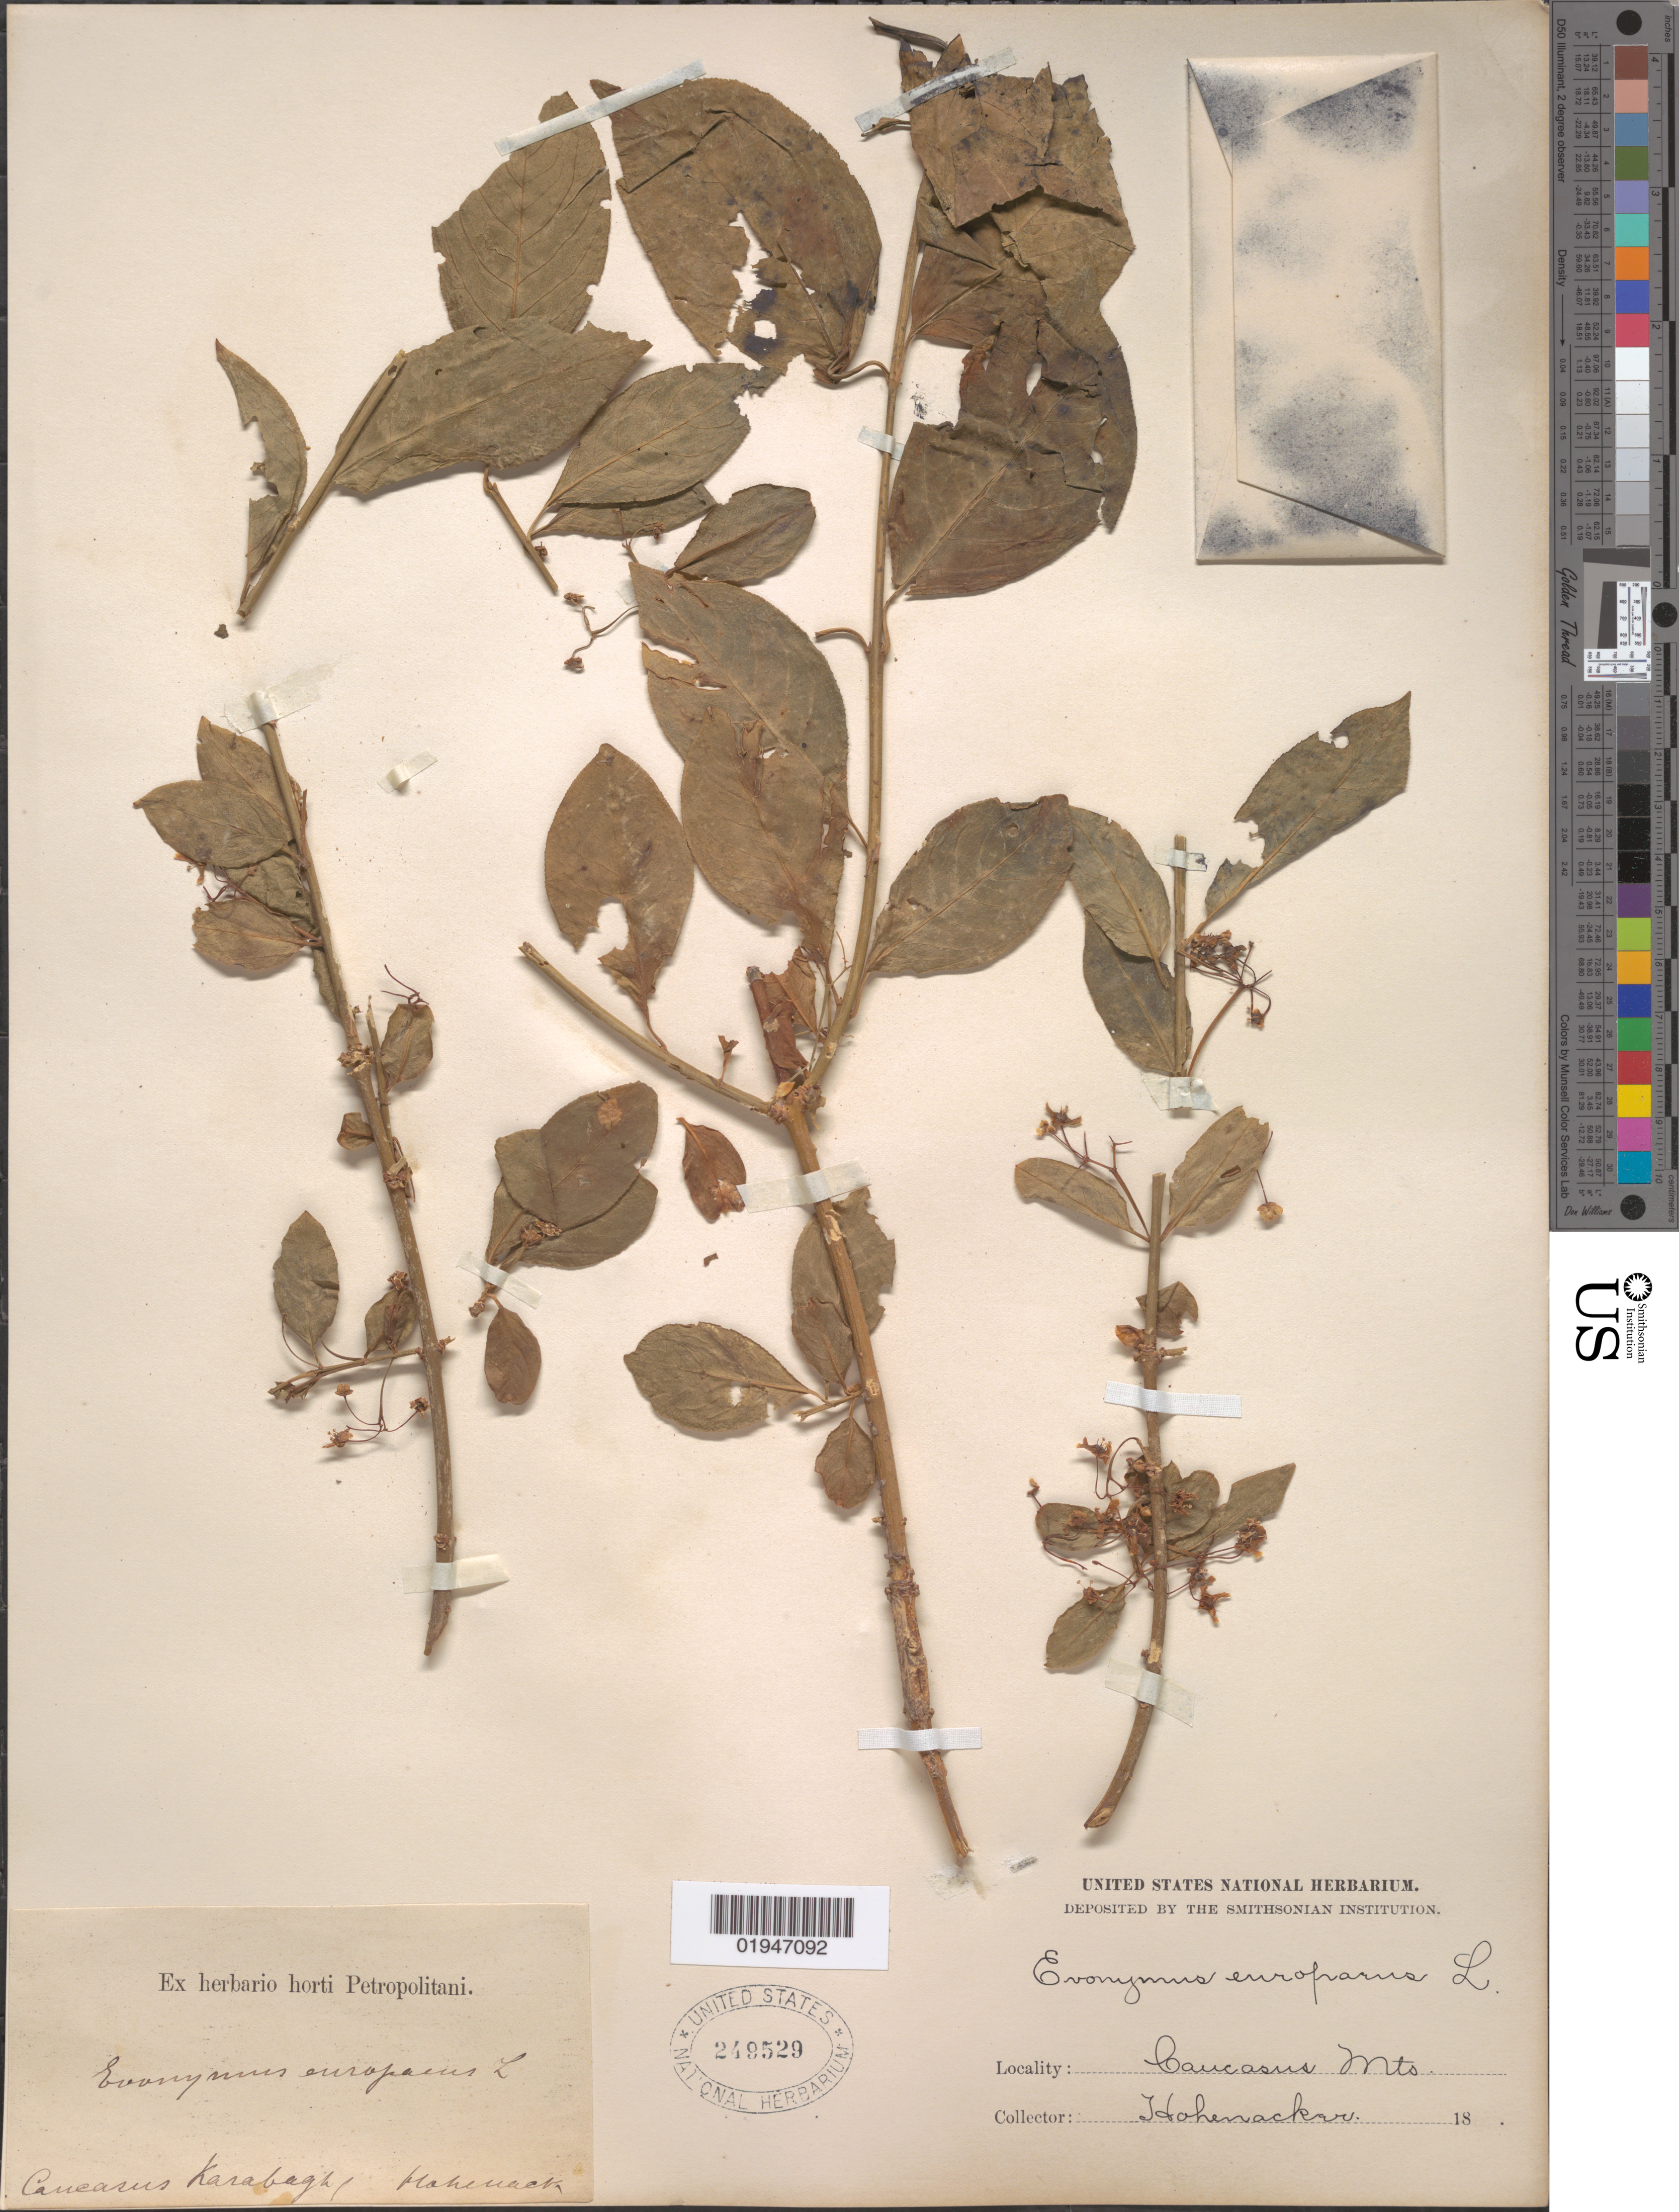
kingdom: Plantae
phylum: Tracheophyta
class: Magnoliopsida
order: Celastrales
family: Celastraceae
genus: Euonymus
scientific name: Euonymus europaeus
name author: L.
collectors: R. F. Hohenacker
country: Armenia / Azerbaijan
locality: Caucasus Karabakh, Caucasus Mts.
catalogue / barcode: US 249529